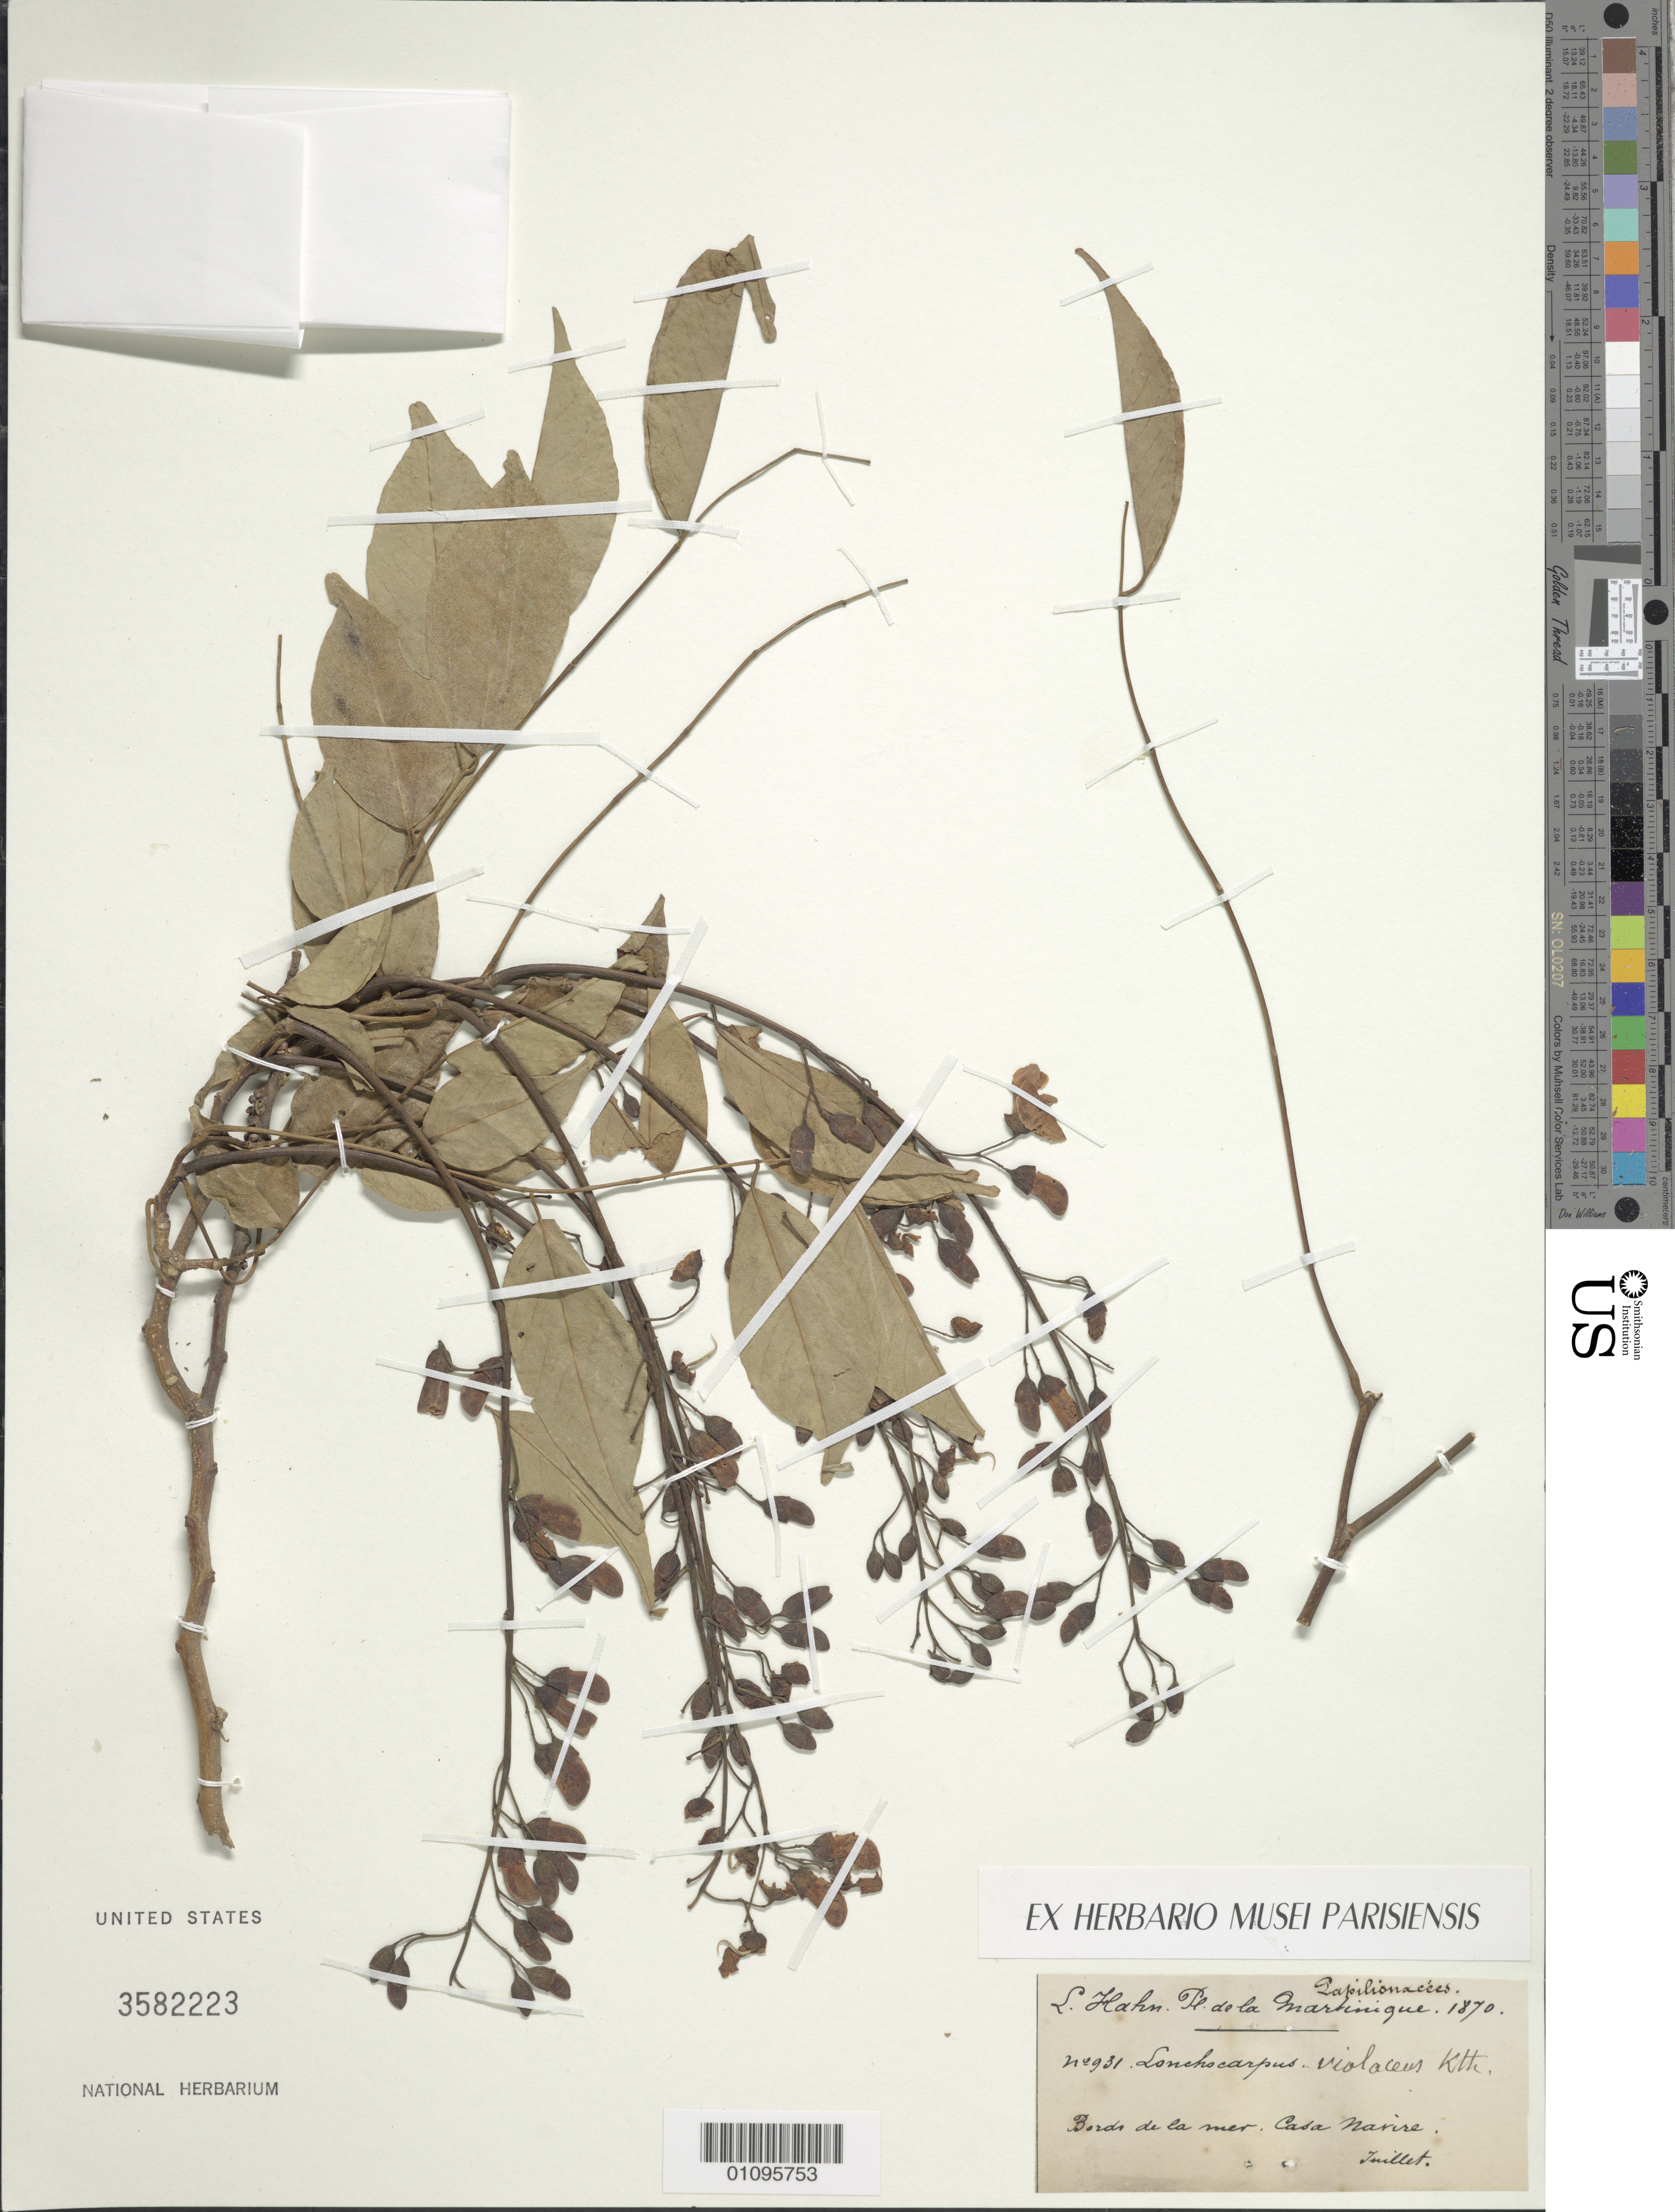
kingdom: Plantae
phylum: Tracheophyta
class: Magnoliopsida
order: Fabales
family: Fabaceae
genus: Lonchocarpus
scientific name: Lonchocarpus violaceus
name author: (Jacq.) DC.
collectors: L. Hahn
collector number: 931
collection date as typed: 1870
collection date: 1870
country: Martinique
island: Martinique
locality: Casa Navire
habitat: Bords de la mer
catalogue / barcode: US 3582223